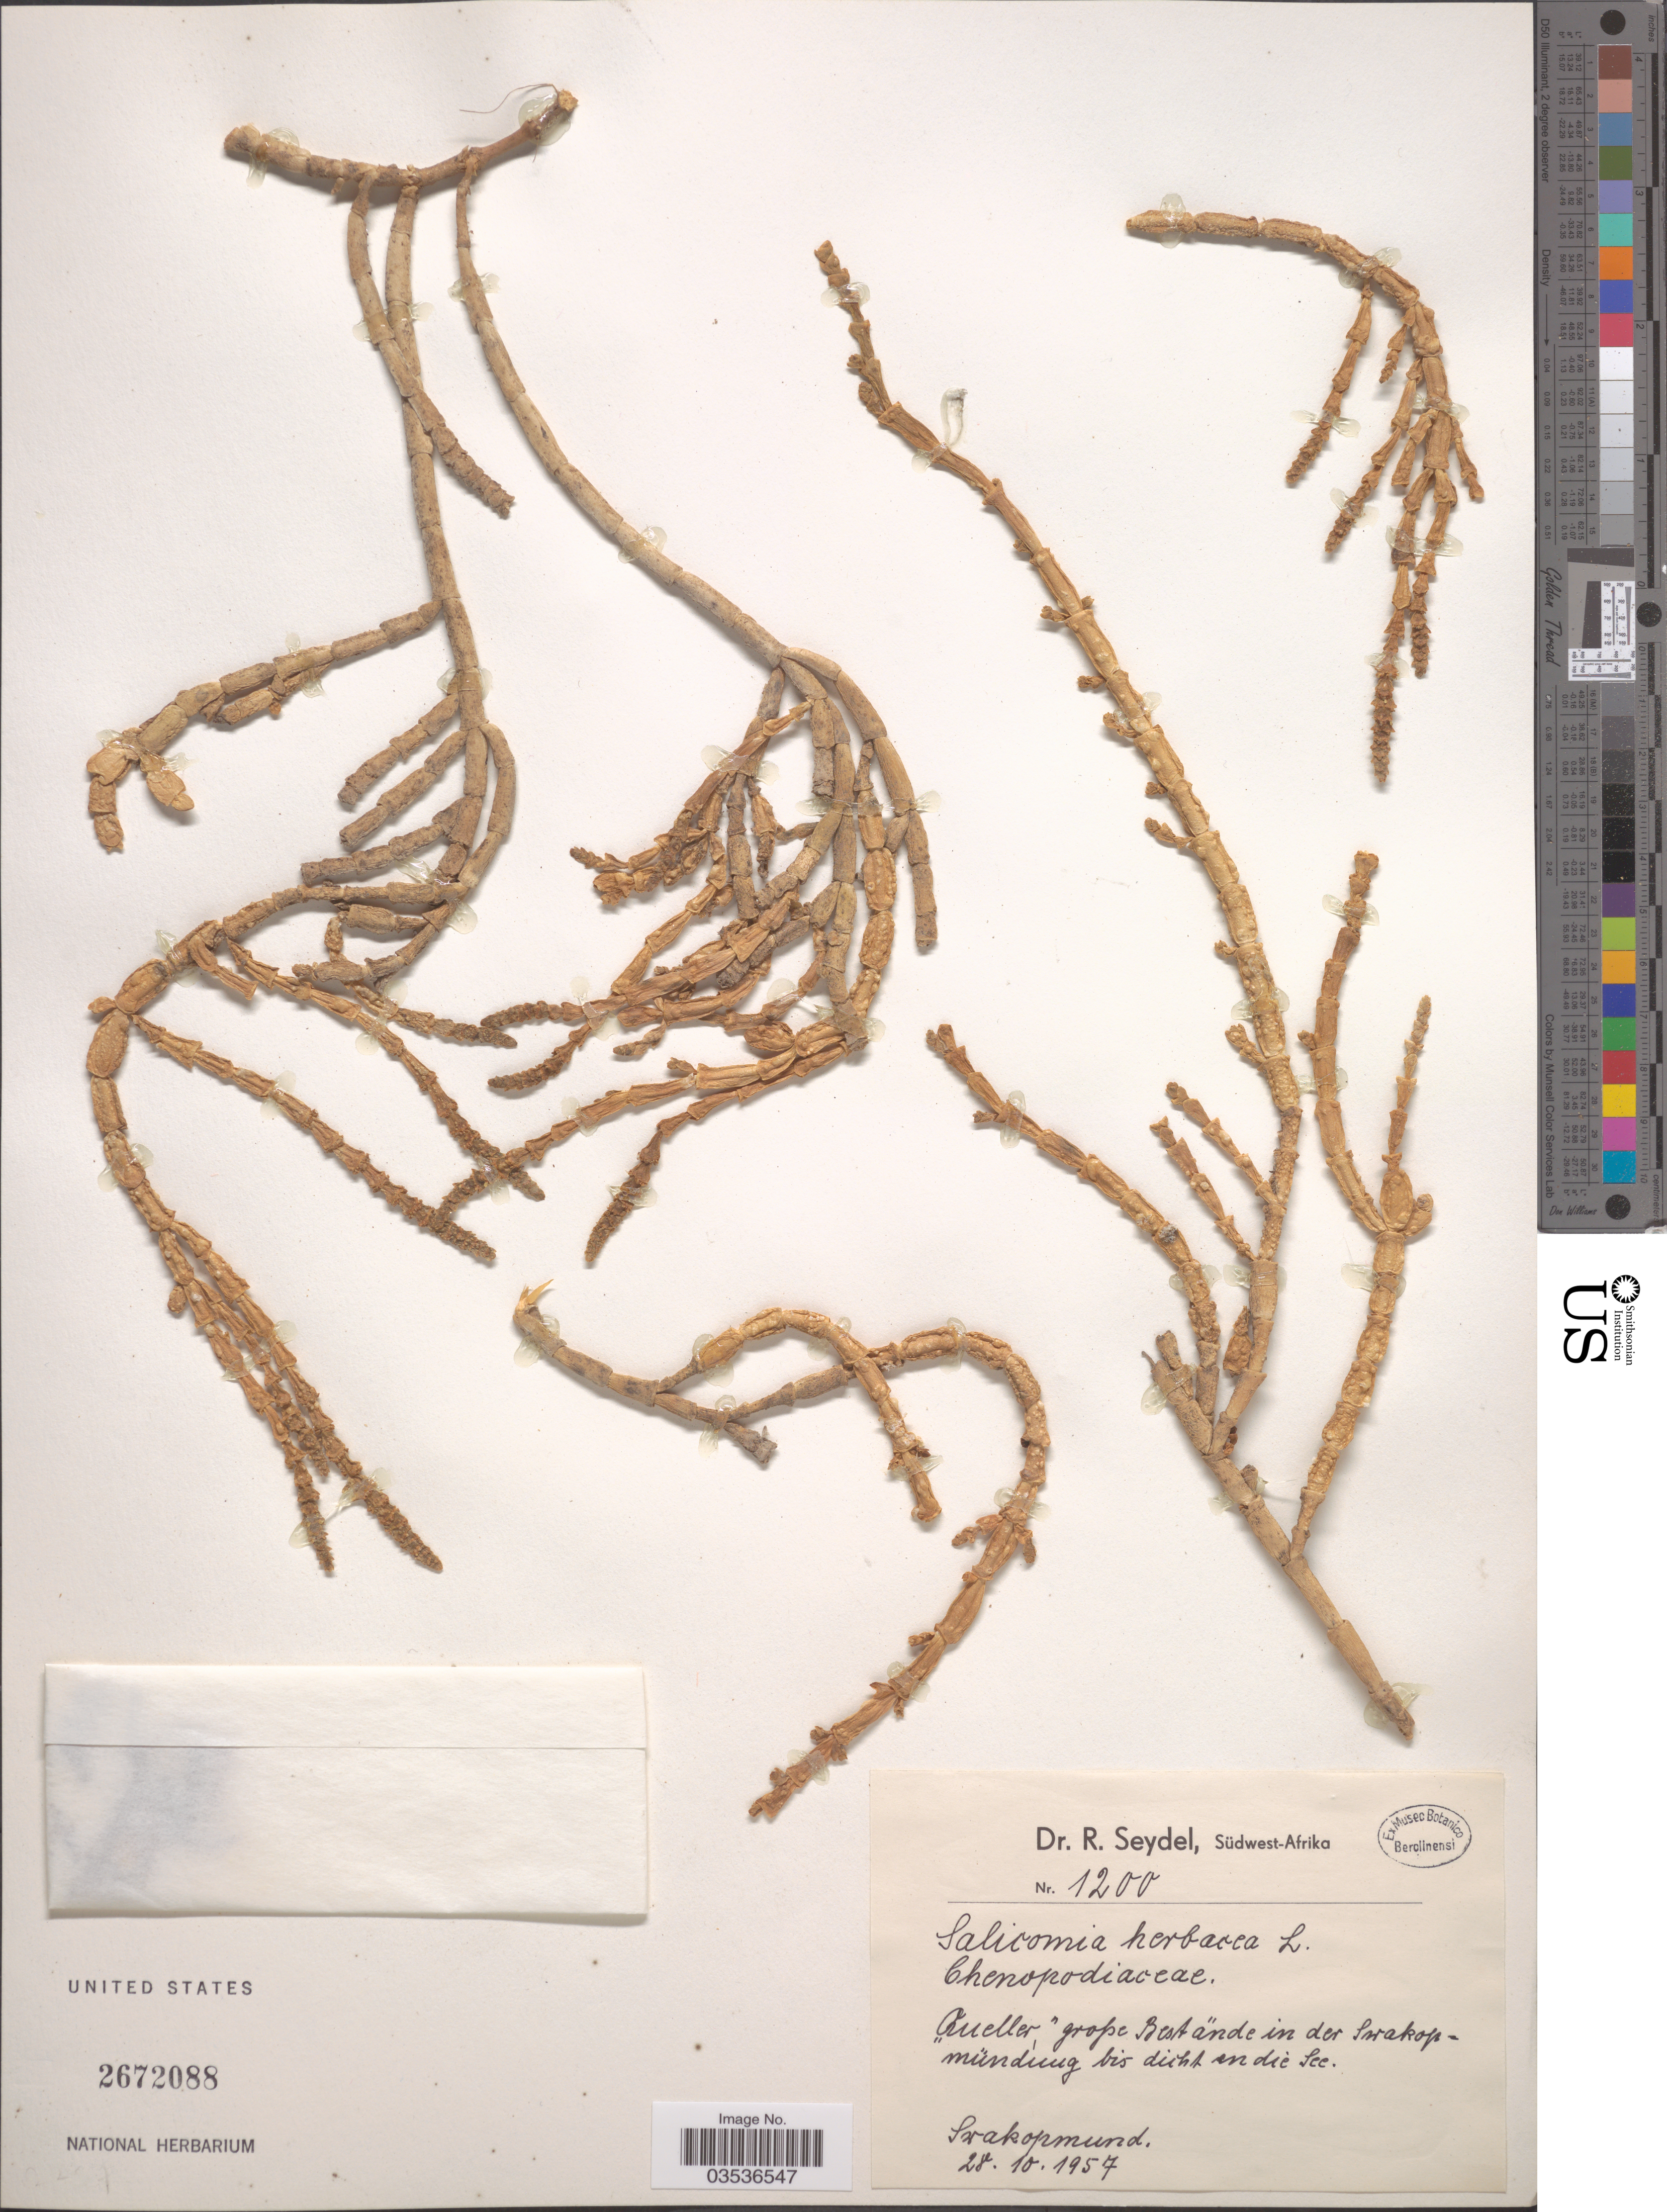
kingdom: Plantae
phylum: Tracheophyta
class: Magnoliopsida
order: Caryophyllales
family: Amaranthaceae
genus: Salicornia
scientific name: Salicornia herbacea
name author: L.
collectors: R. Seydel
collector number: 1200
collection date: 1957-10-28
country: Namibia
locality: Südwest-Afrika. "Queller", grosse Rest ände in der Swakopmündung bis dicht an die See. Swakopmund.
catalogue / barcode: US 2672088